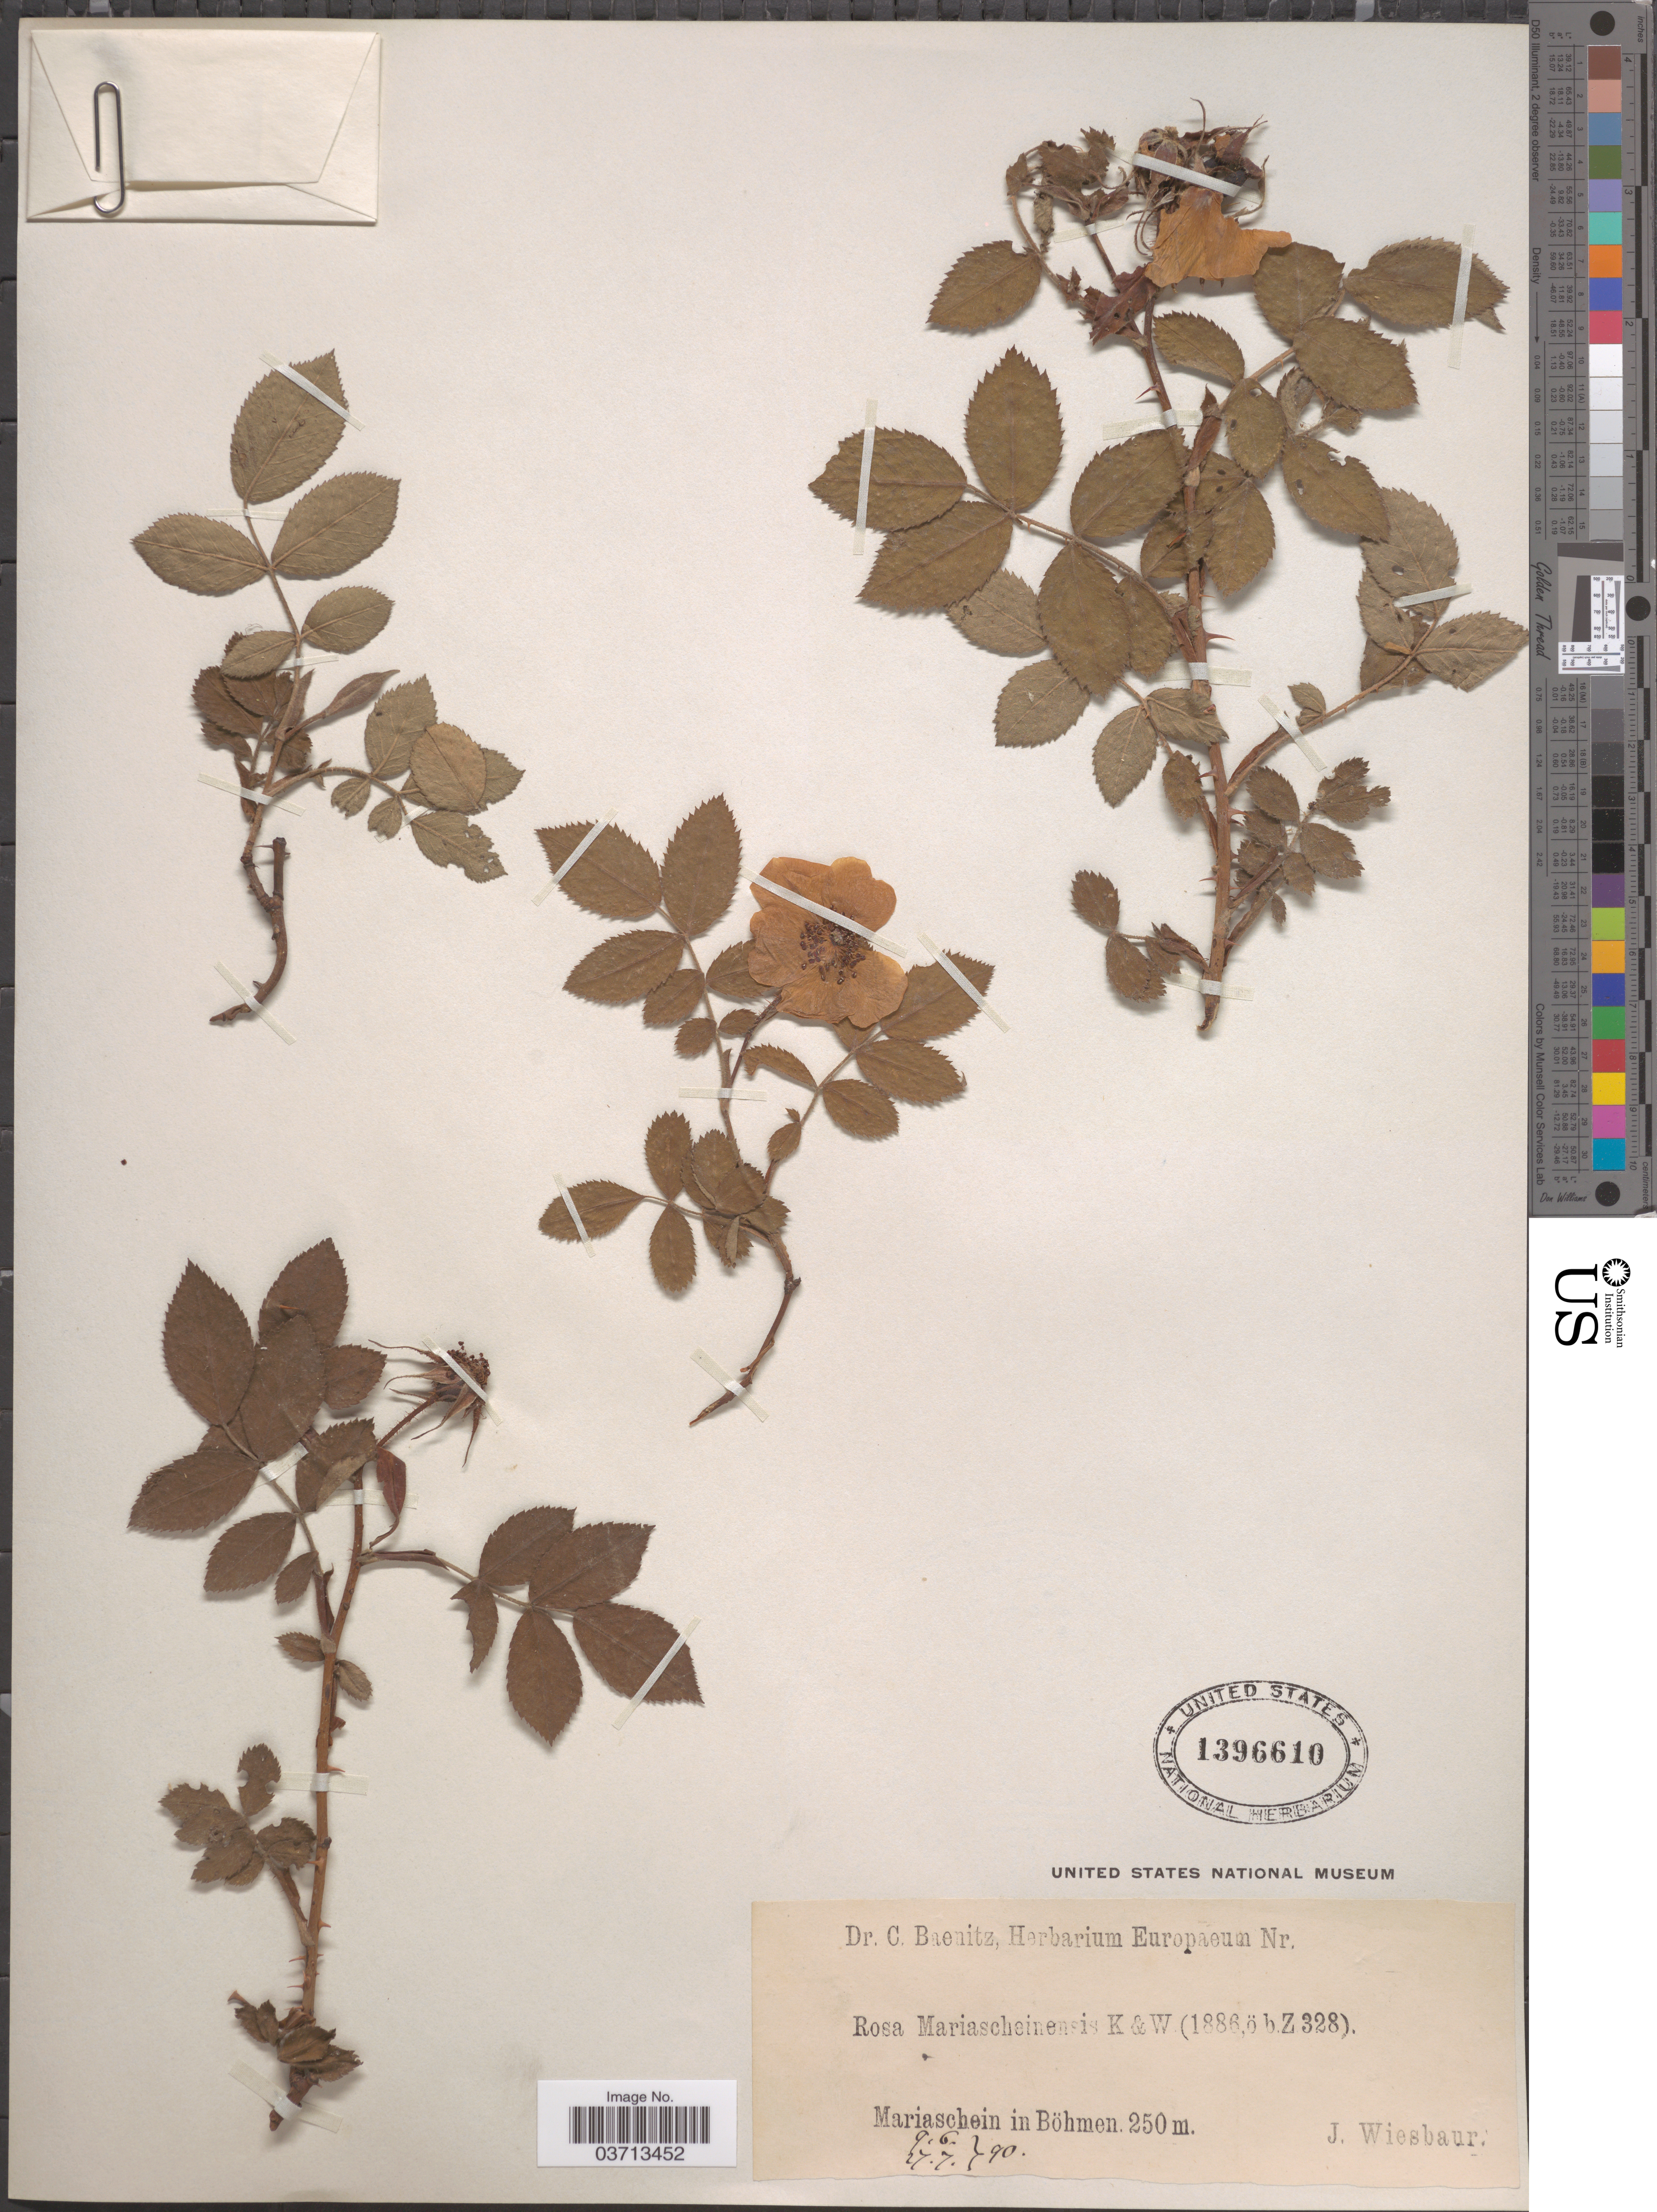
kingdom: Plantae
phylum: Tracheophyta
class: Magnoliopsida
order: Rosales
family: Rosaceae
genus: Rosa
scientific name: Rosa mariascheinensis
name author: J.B.Keller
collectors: J. Wiesbaur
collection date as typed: Transcribed d/m/y: 9/6/90 to 27/7/90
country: Czechia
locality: Mariaschein in Böhmen.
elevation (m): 250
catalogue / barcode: US 1396610